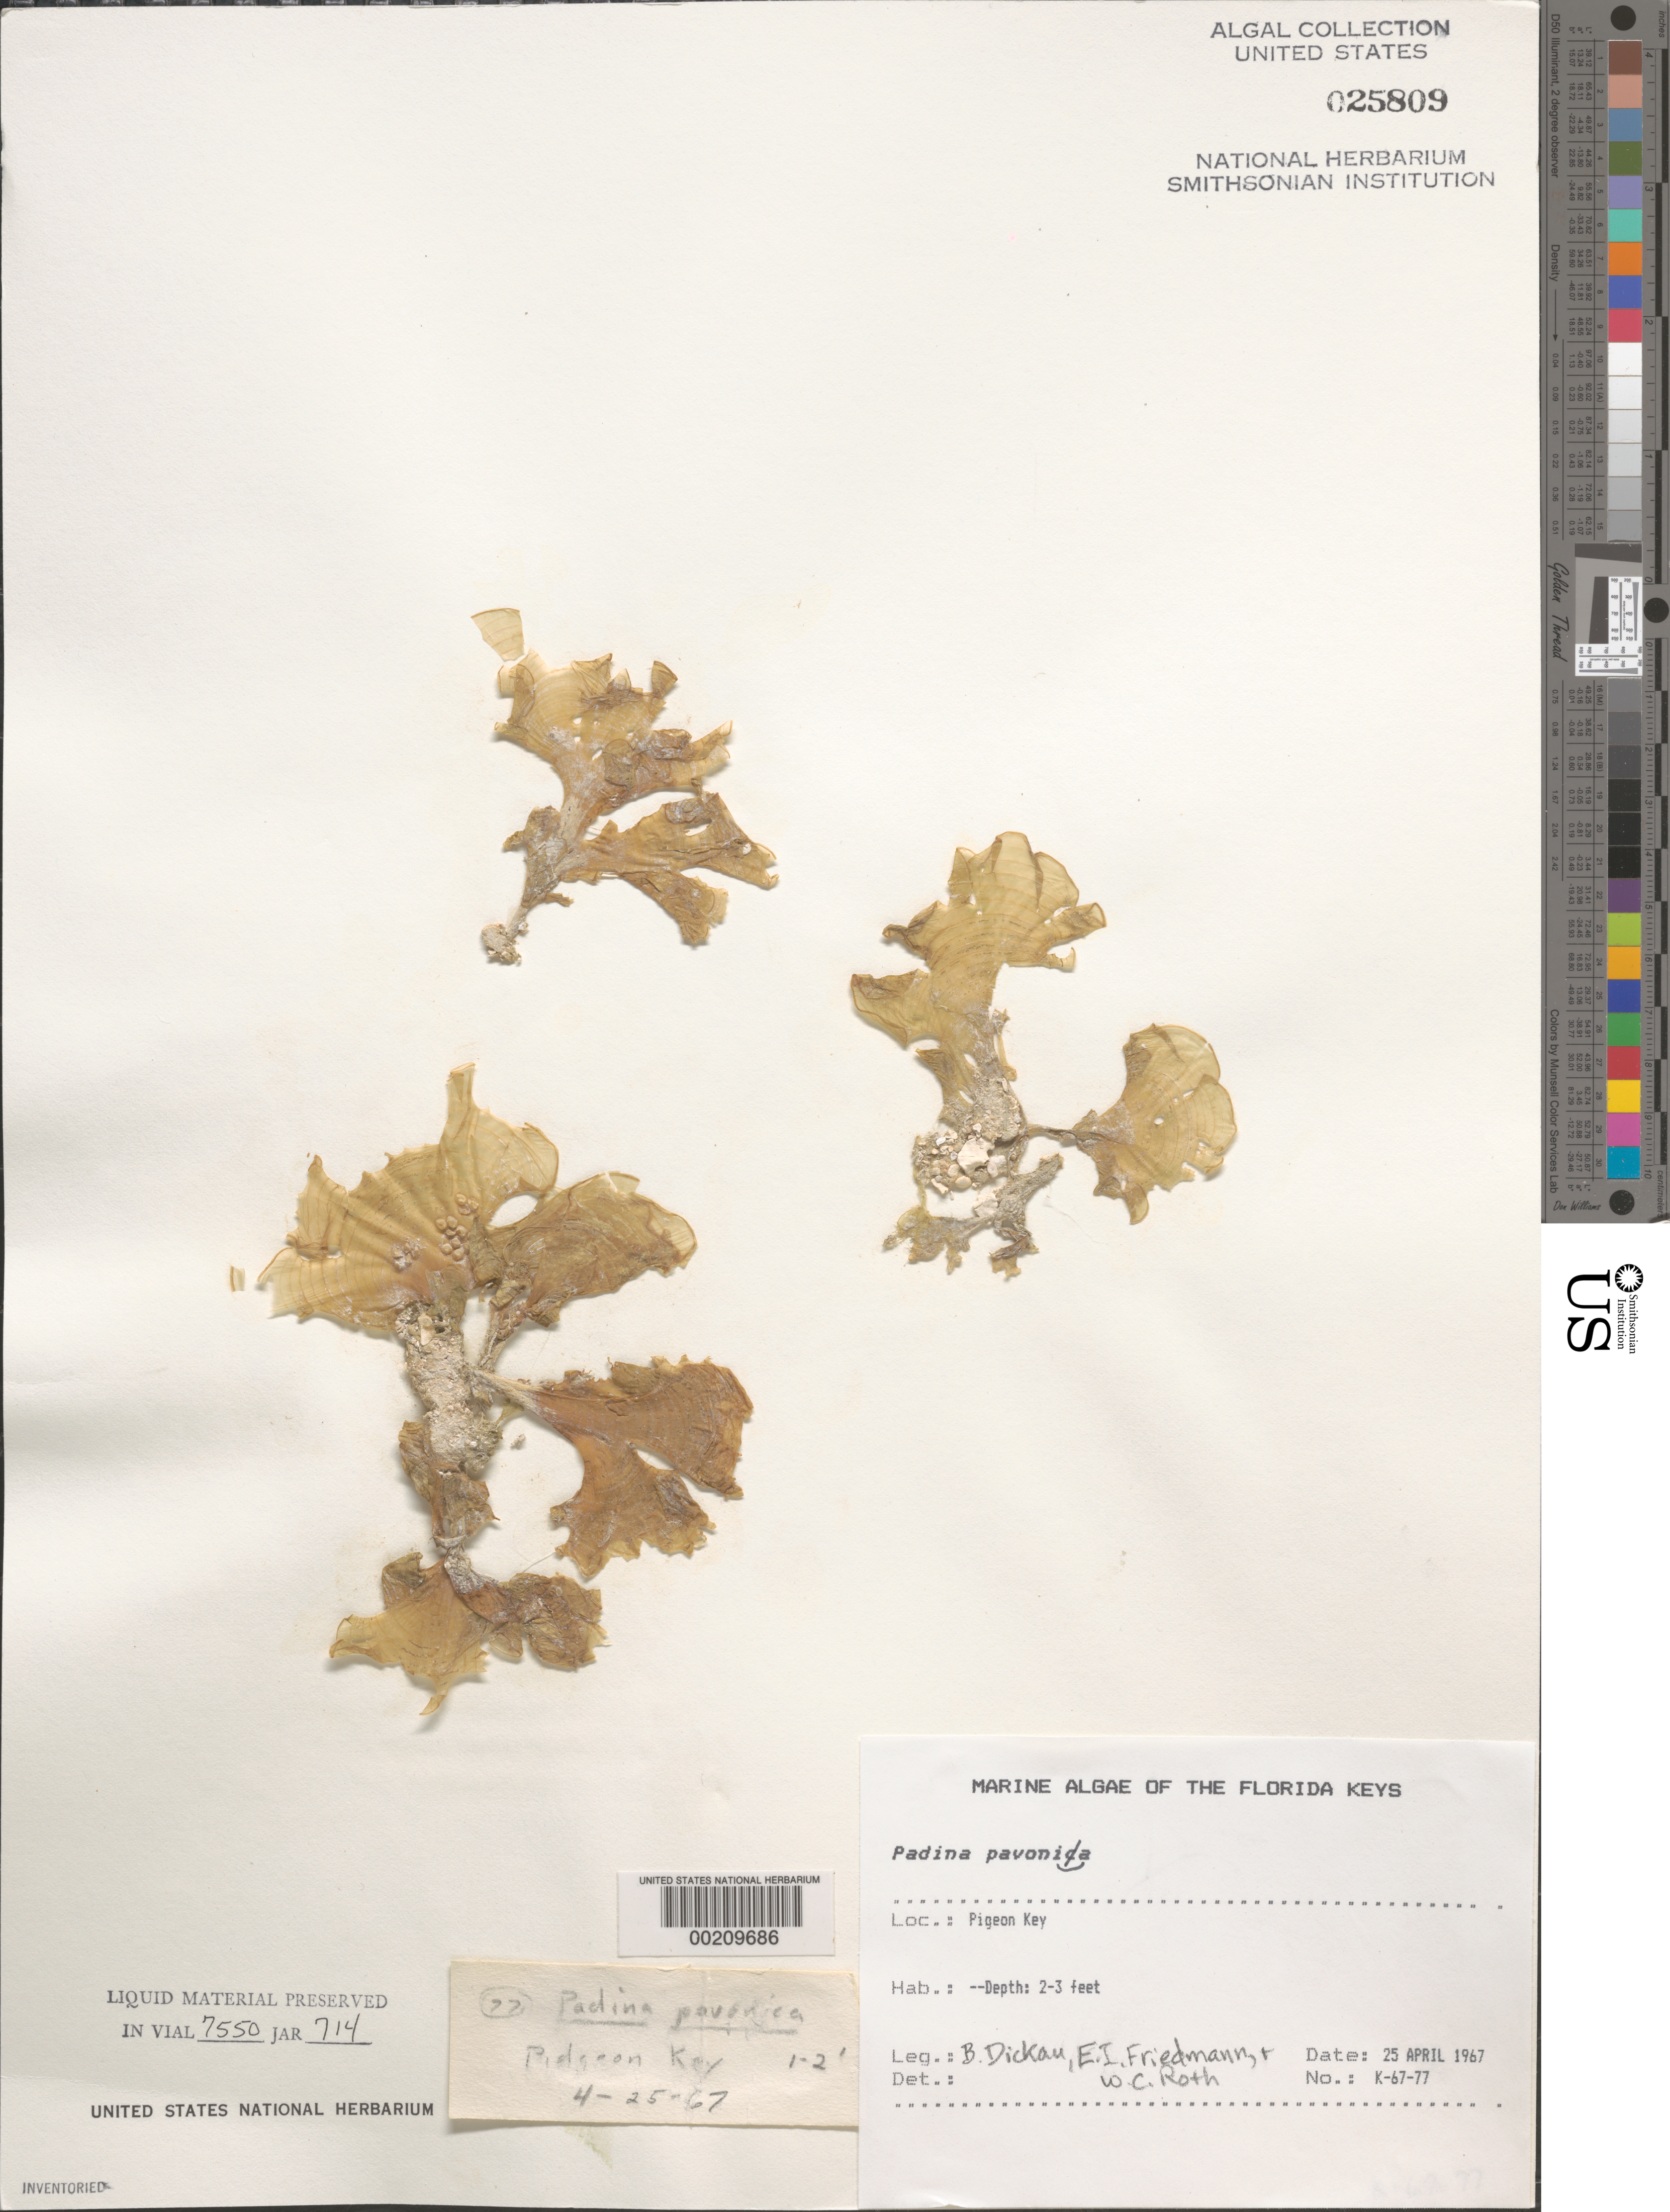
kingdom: Chromista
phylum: Ochrophyta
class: Phaeophyceae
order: Dictyotales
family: Dictyotaceae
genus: Padina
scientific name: Padina pavonica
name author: (L.) Thivy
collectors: B. Dickau, E. Friedmann & W. C. Roth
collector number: K-67-77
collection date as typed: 25 Apr 1967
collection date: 1967-04-25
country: United States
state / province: Florida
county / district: Monroe County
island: Pigeon Key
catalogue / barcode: US 25809